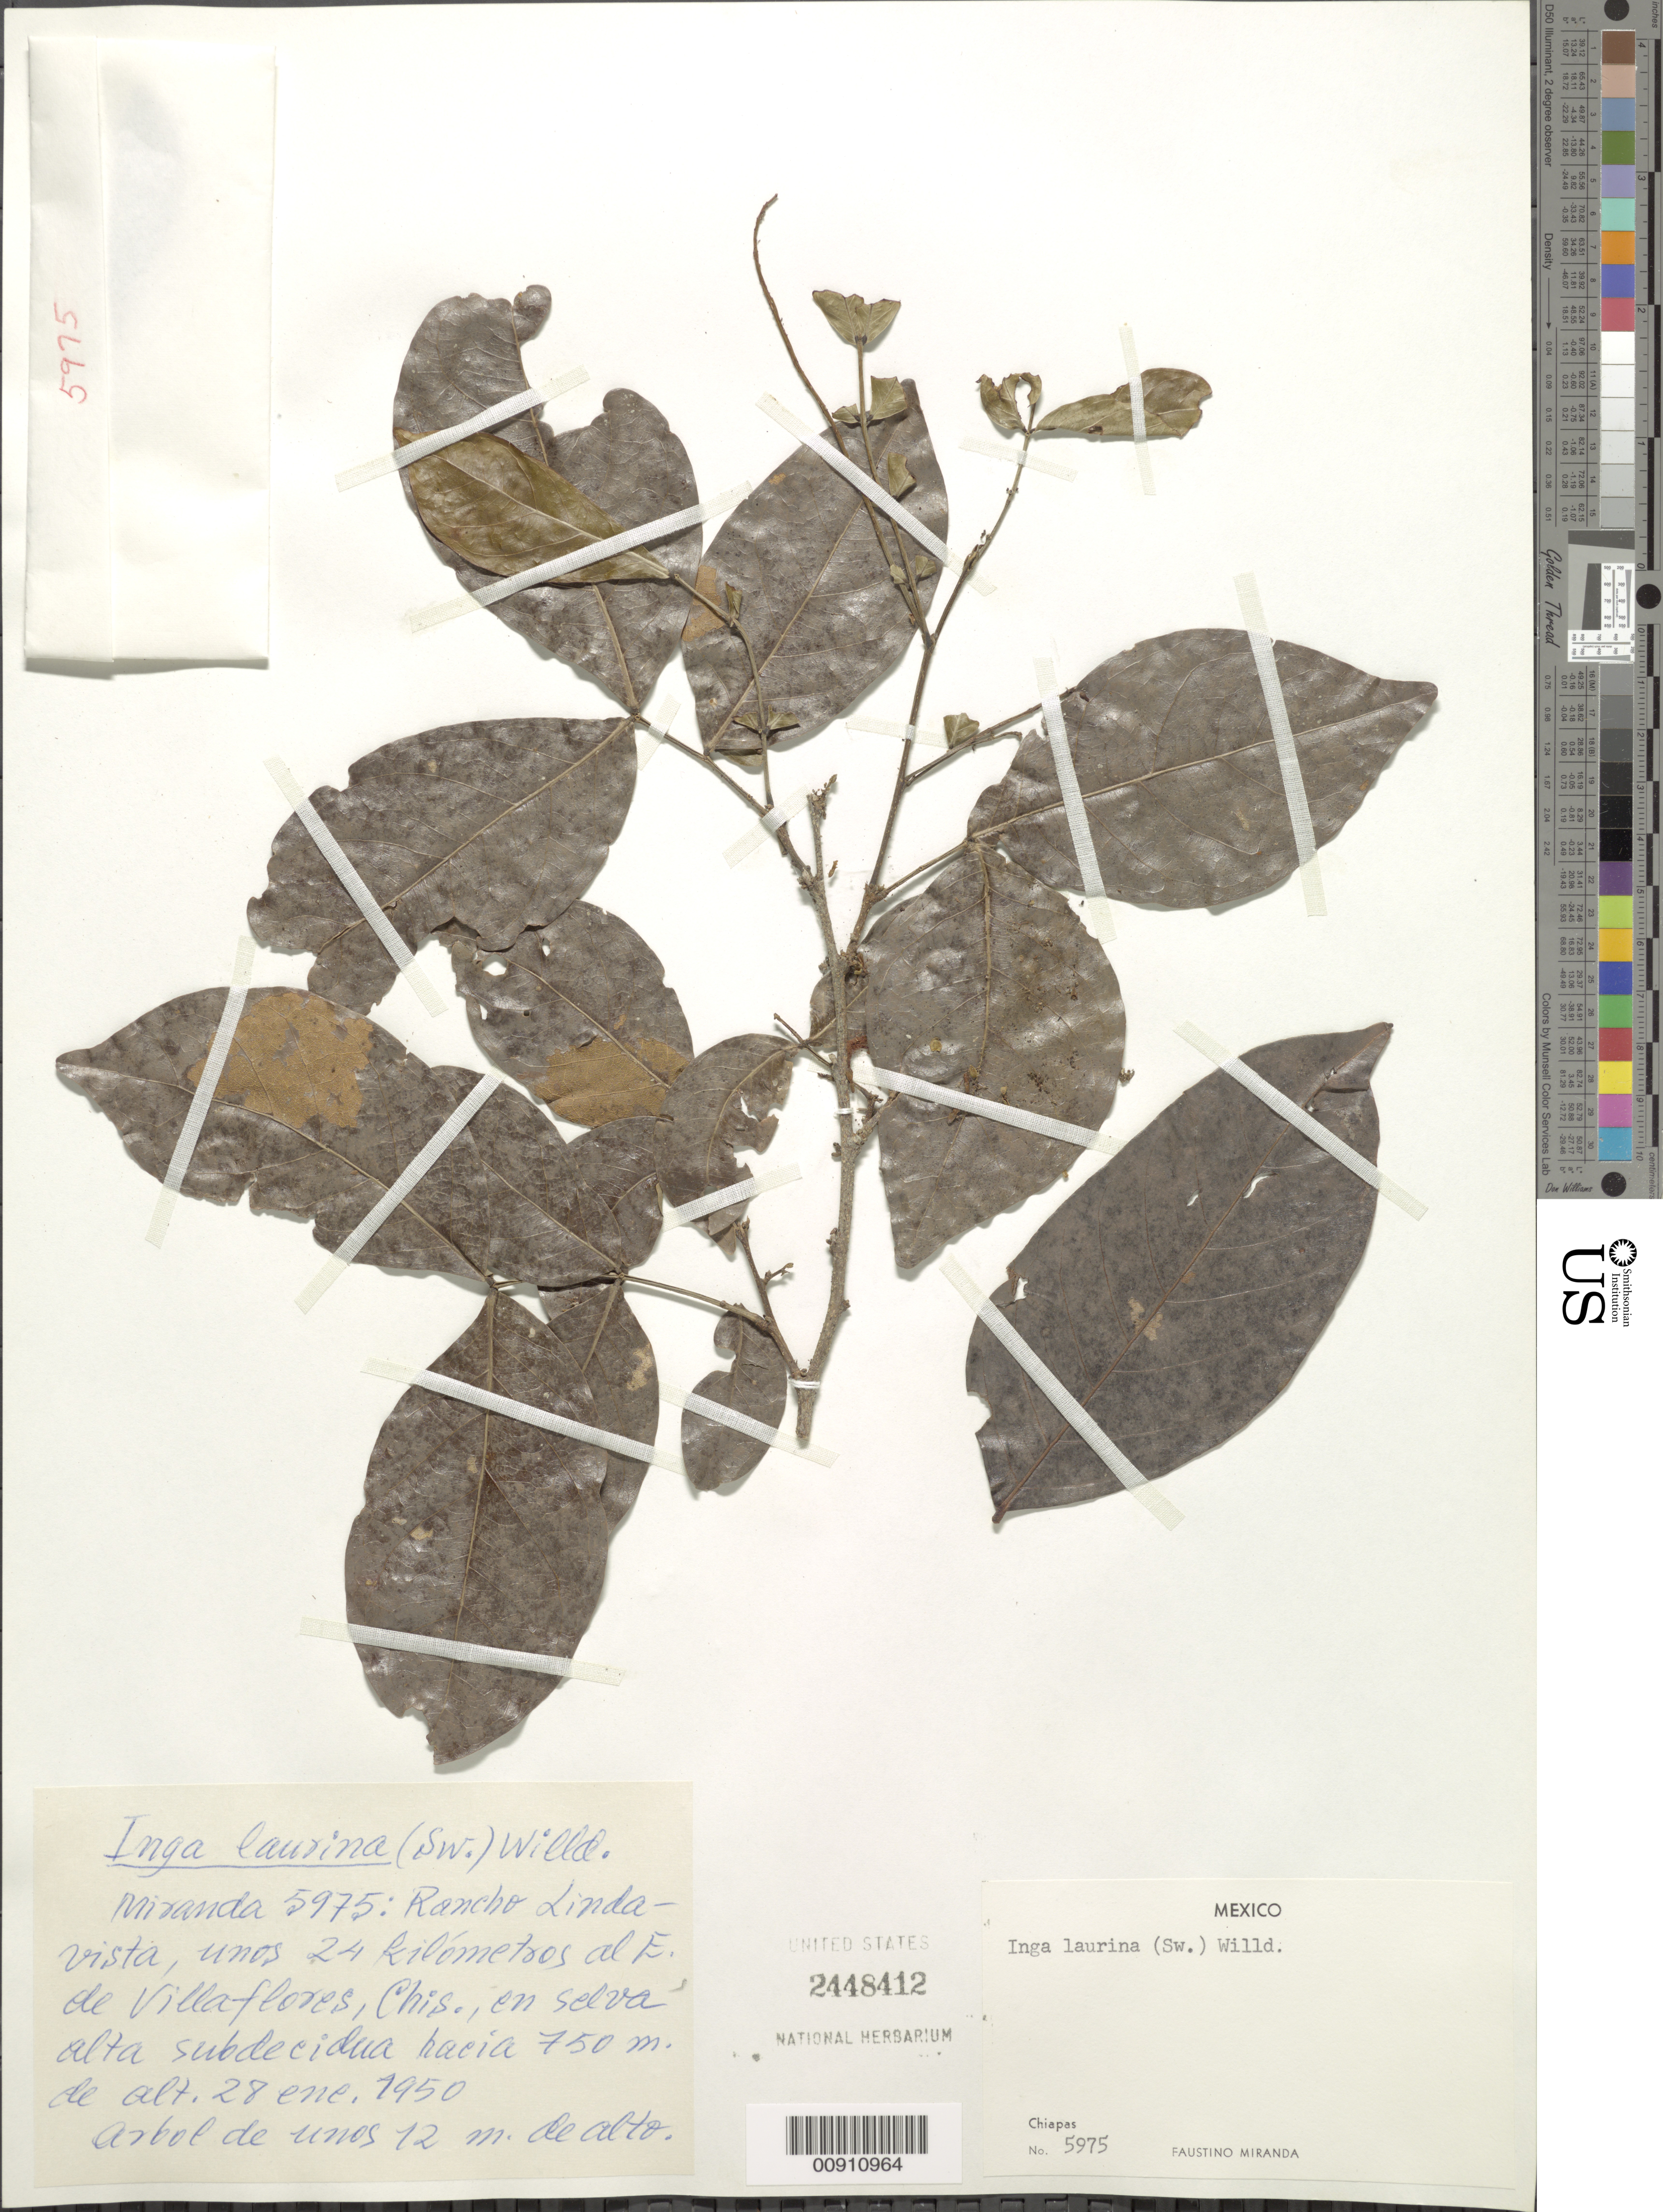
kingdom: Plantae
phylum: Tracheophyta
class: Magnoliopsida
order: Fabales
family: Fabaceae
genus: Inga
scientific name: Inga laurina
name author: (Sw.) Willd.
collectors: Miranda G., F.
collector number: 5975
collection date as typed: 28 Jan 1950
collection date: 1950-01-28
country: Mexico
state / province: Chiapas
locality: Rancho Lindavista, unos 24 kilómetros al E. de Villaflores, Chiapas.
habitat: En selva alta subdecidua.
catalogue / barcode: US 2448412